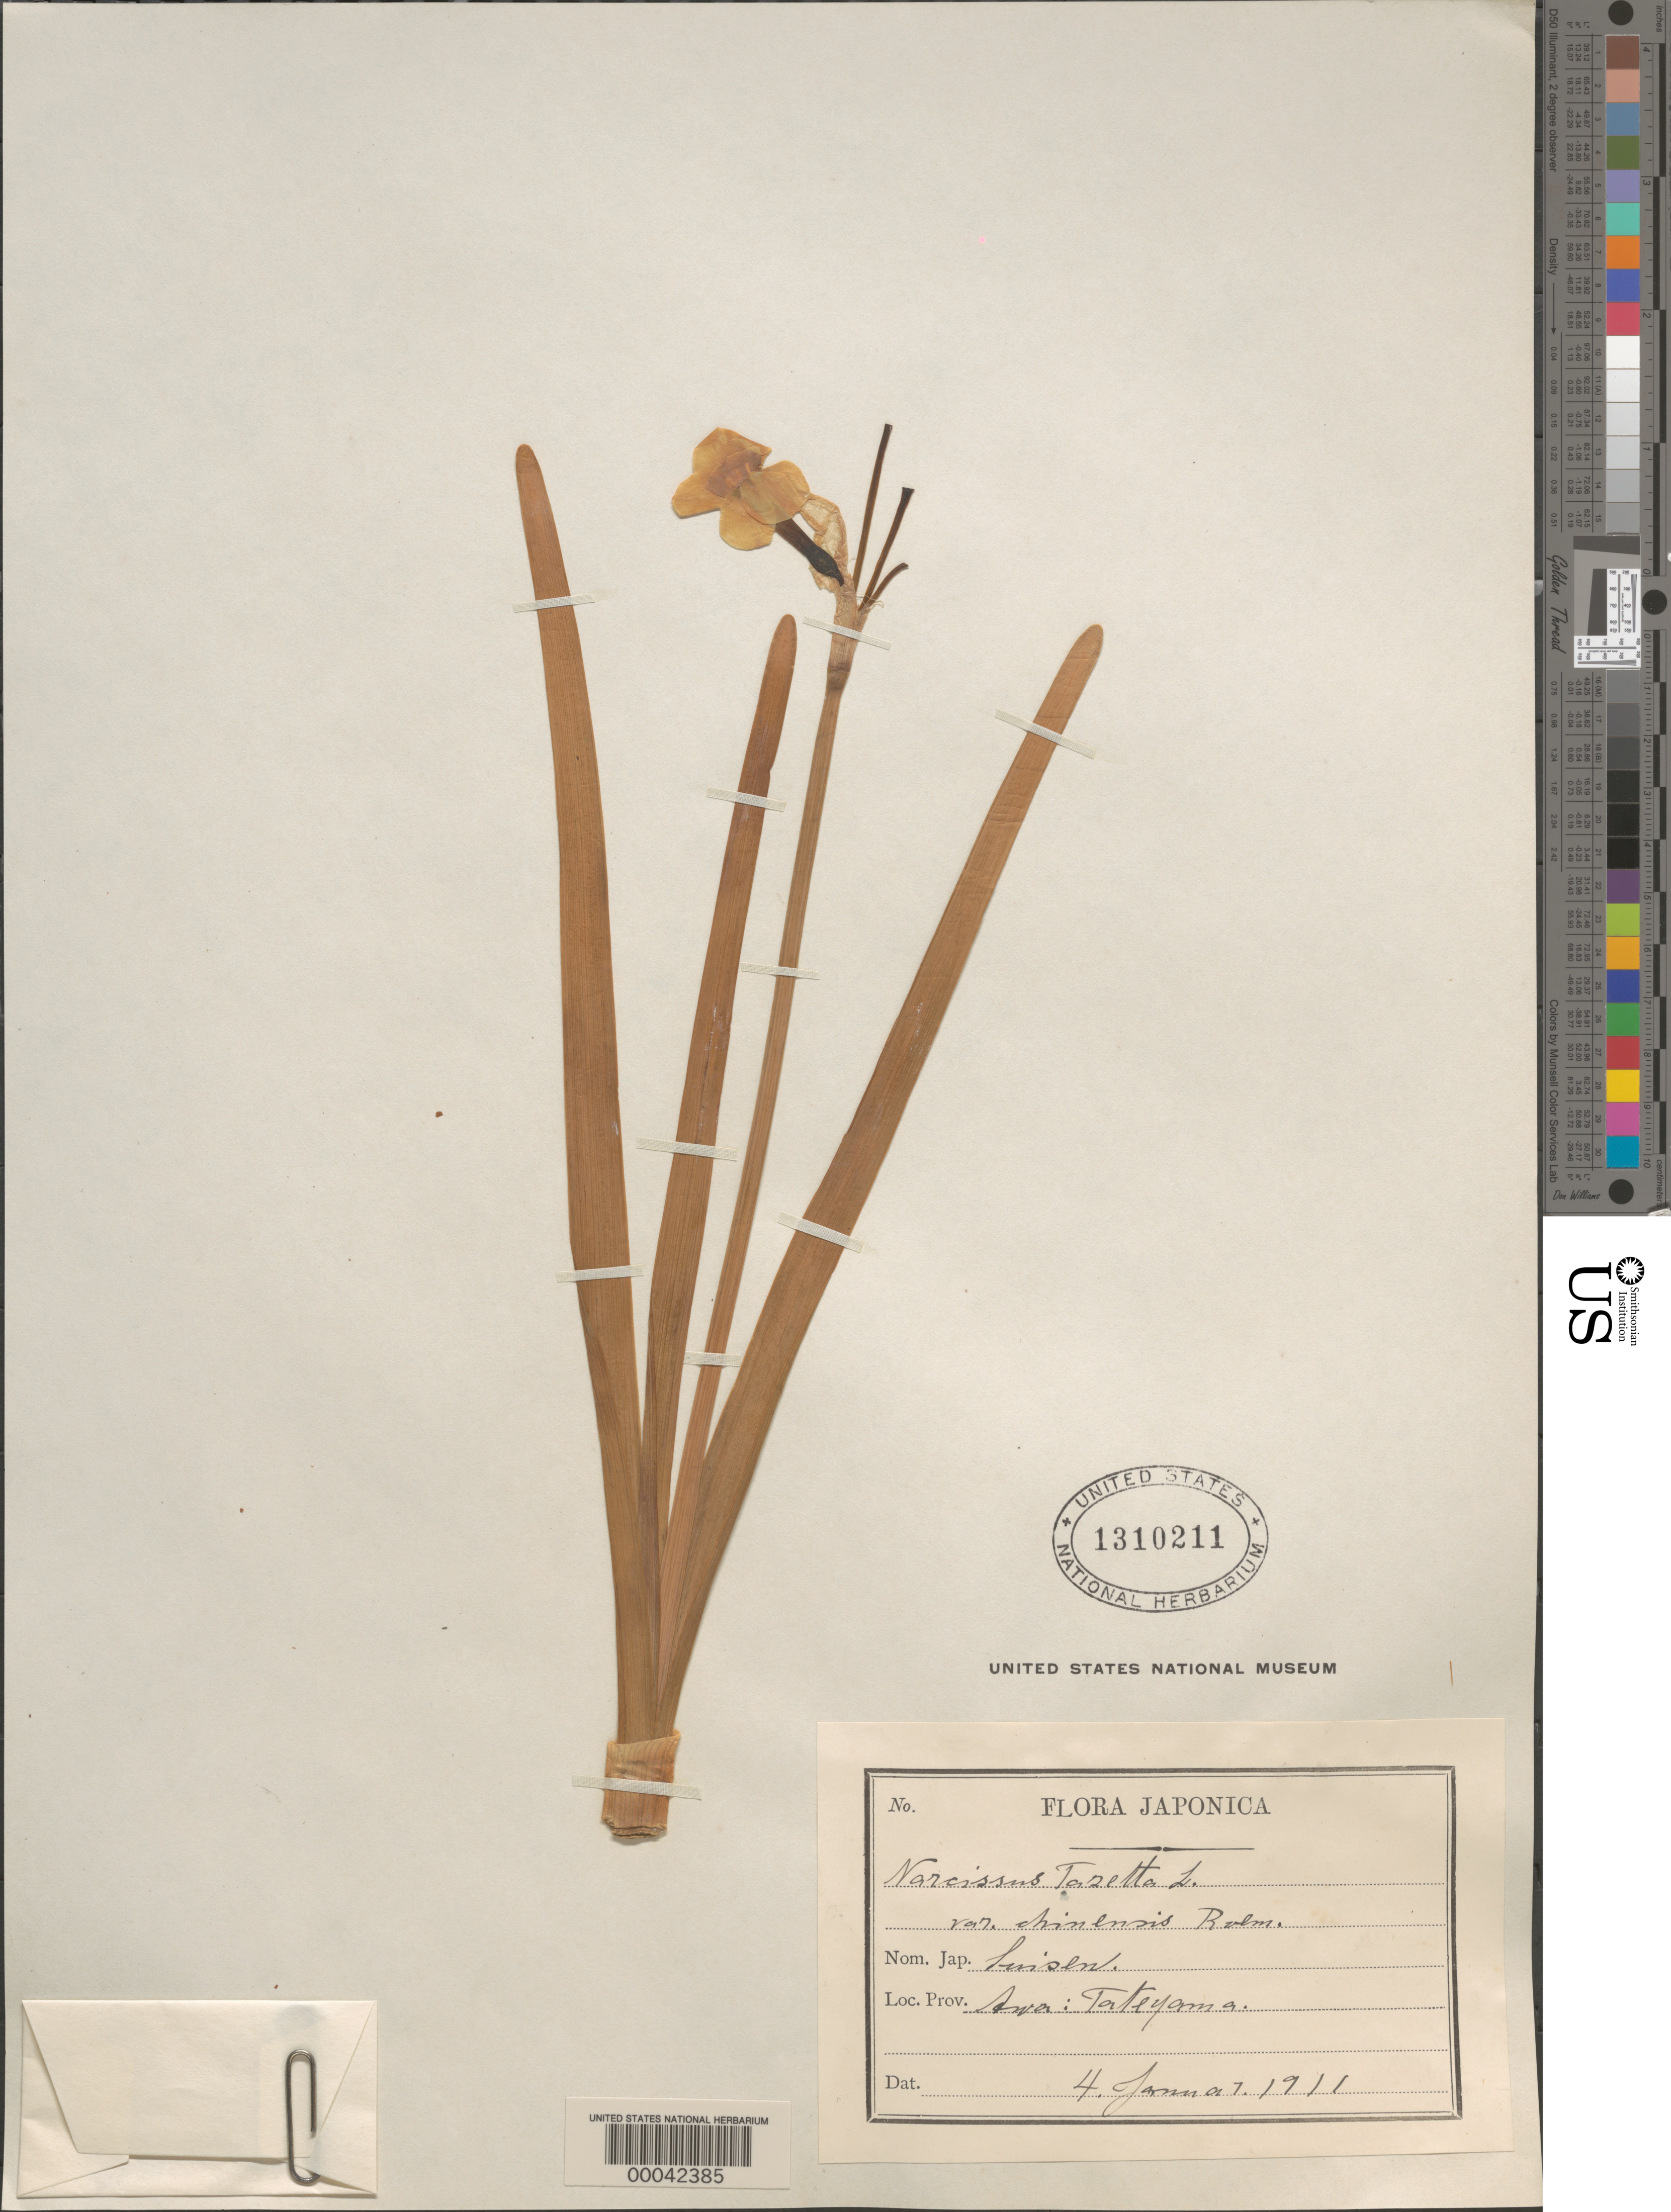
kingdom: Plantae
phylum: Tracheophyta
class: Liliopsida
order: Asparagales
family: Amaryllidaceae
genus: Narcissus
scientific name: Narcissus tazetta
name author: L.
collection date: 1911-01-04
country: Japan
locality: Prov. Iwa: Tateyoma.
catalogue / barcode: US 1310211